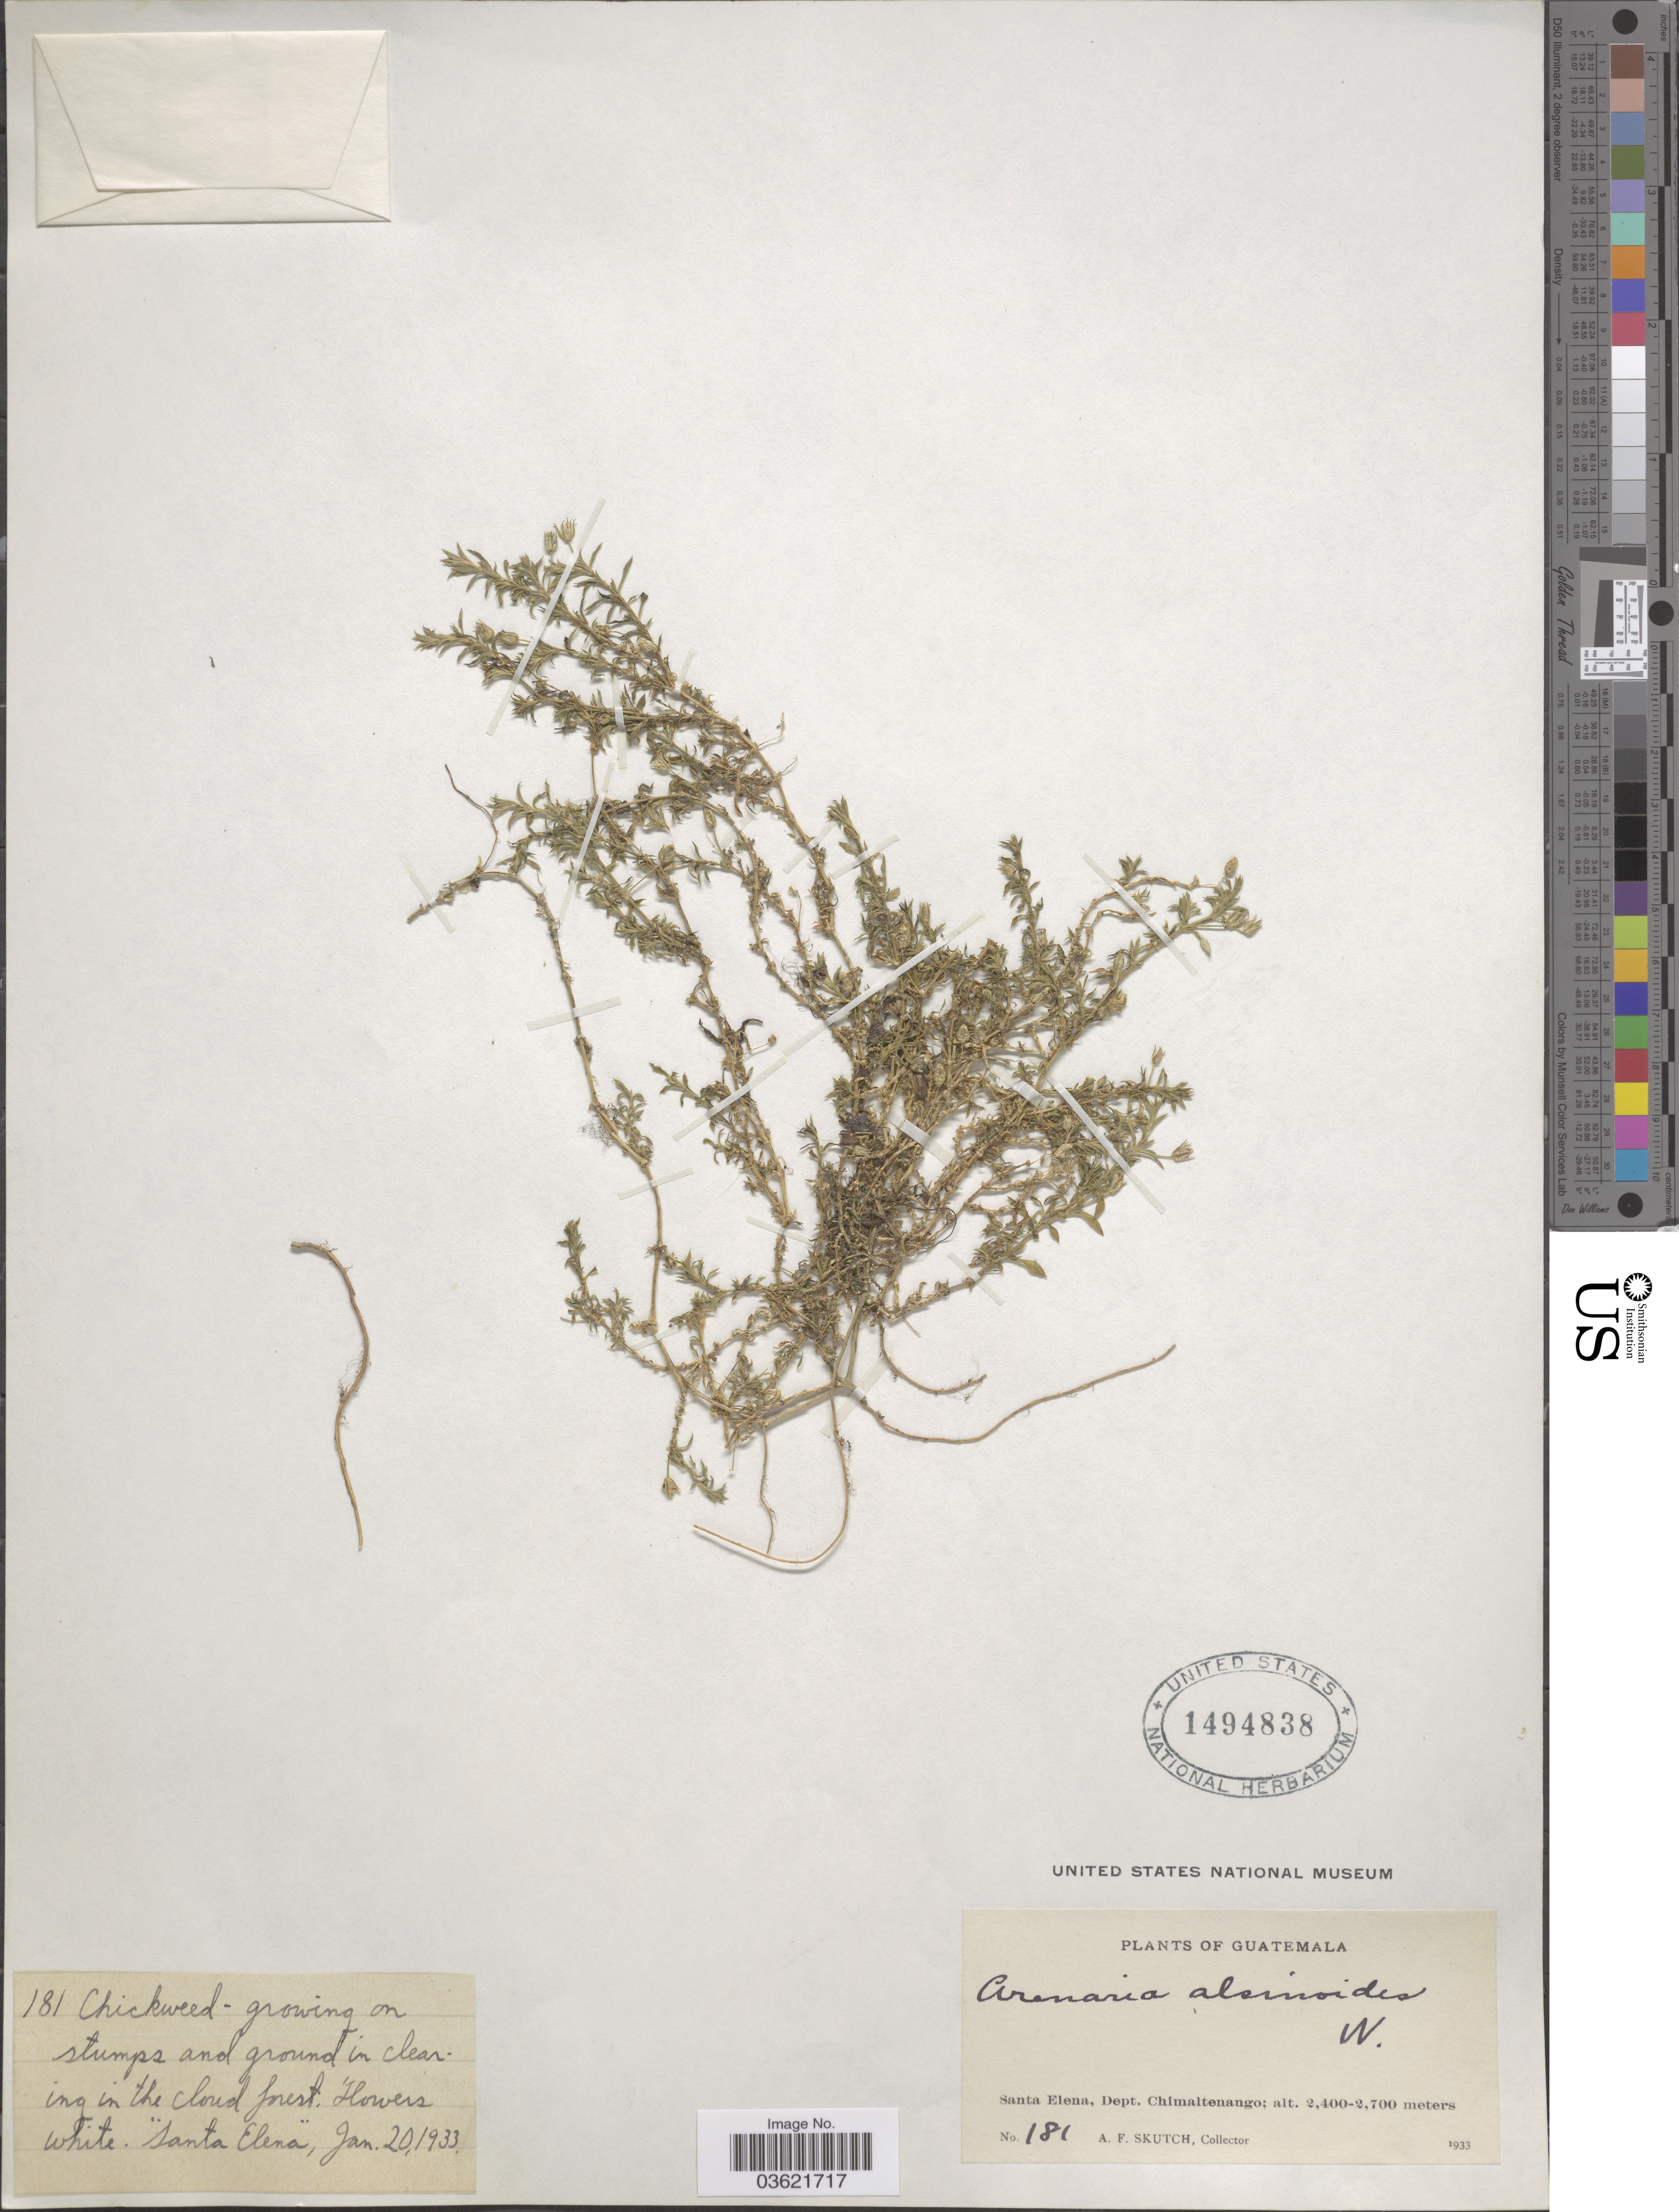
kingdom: Plantae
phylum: Tracheophyta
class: Magnoliopsida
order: Caryophyllales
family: Caryophyllaceae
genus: Arenaria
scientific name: Arenaria sp.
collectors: A. F. Skutch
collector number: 181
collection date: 1933-01-20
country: Guatemala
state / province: Chimaltenango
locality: Santa Elena, Dept. Chimaltenango.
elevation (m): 2400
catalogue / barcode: US 1494838